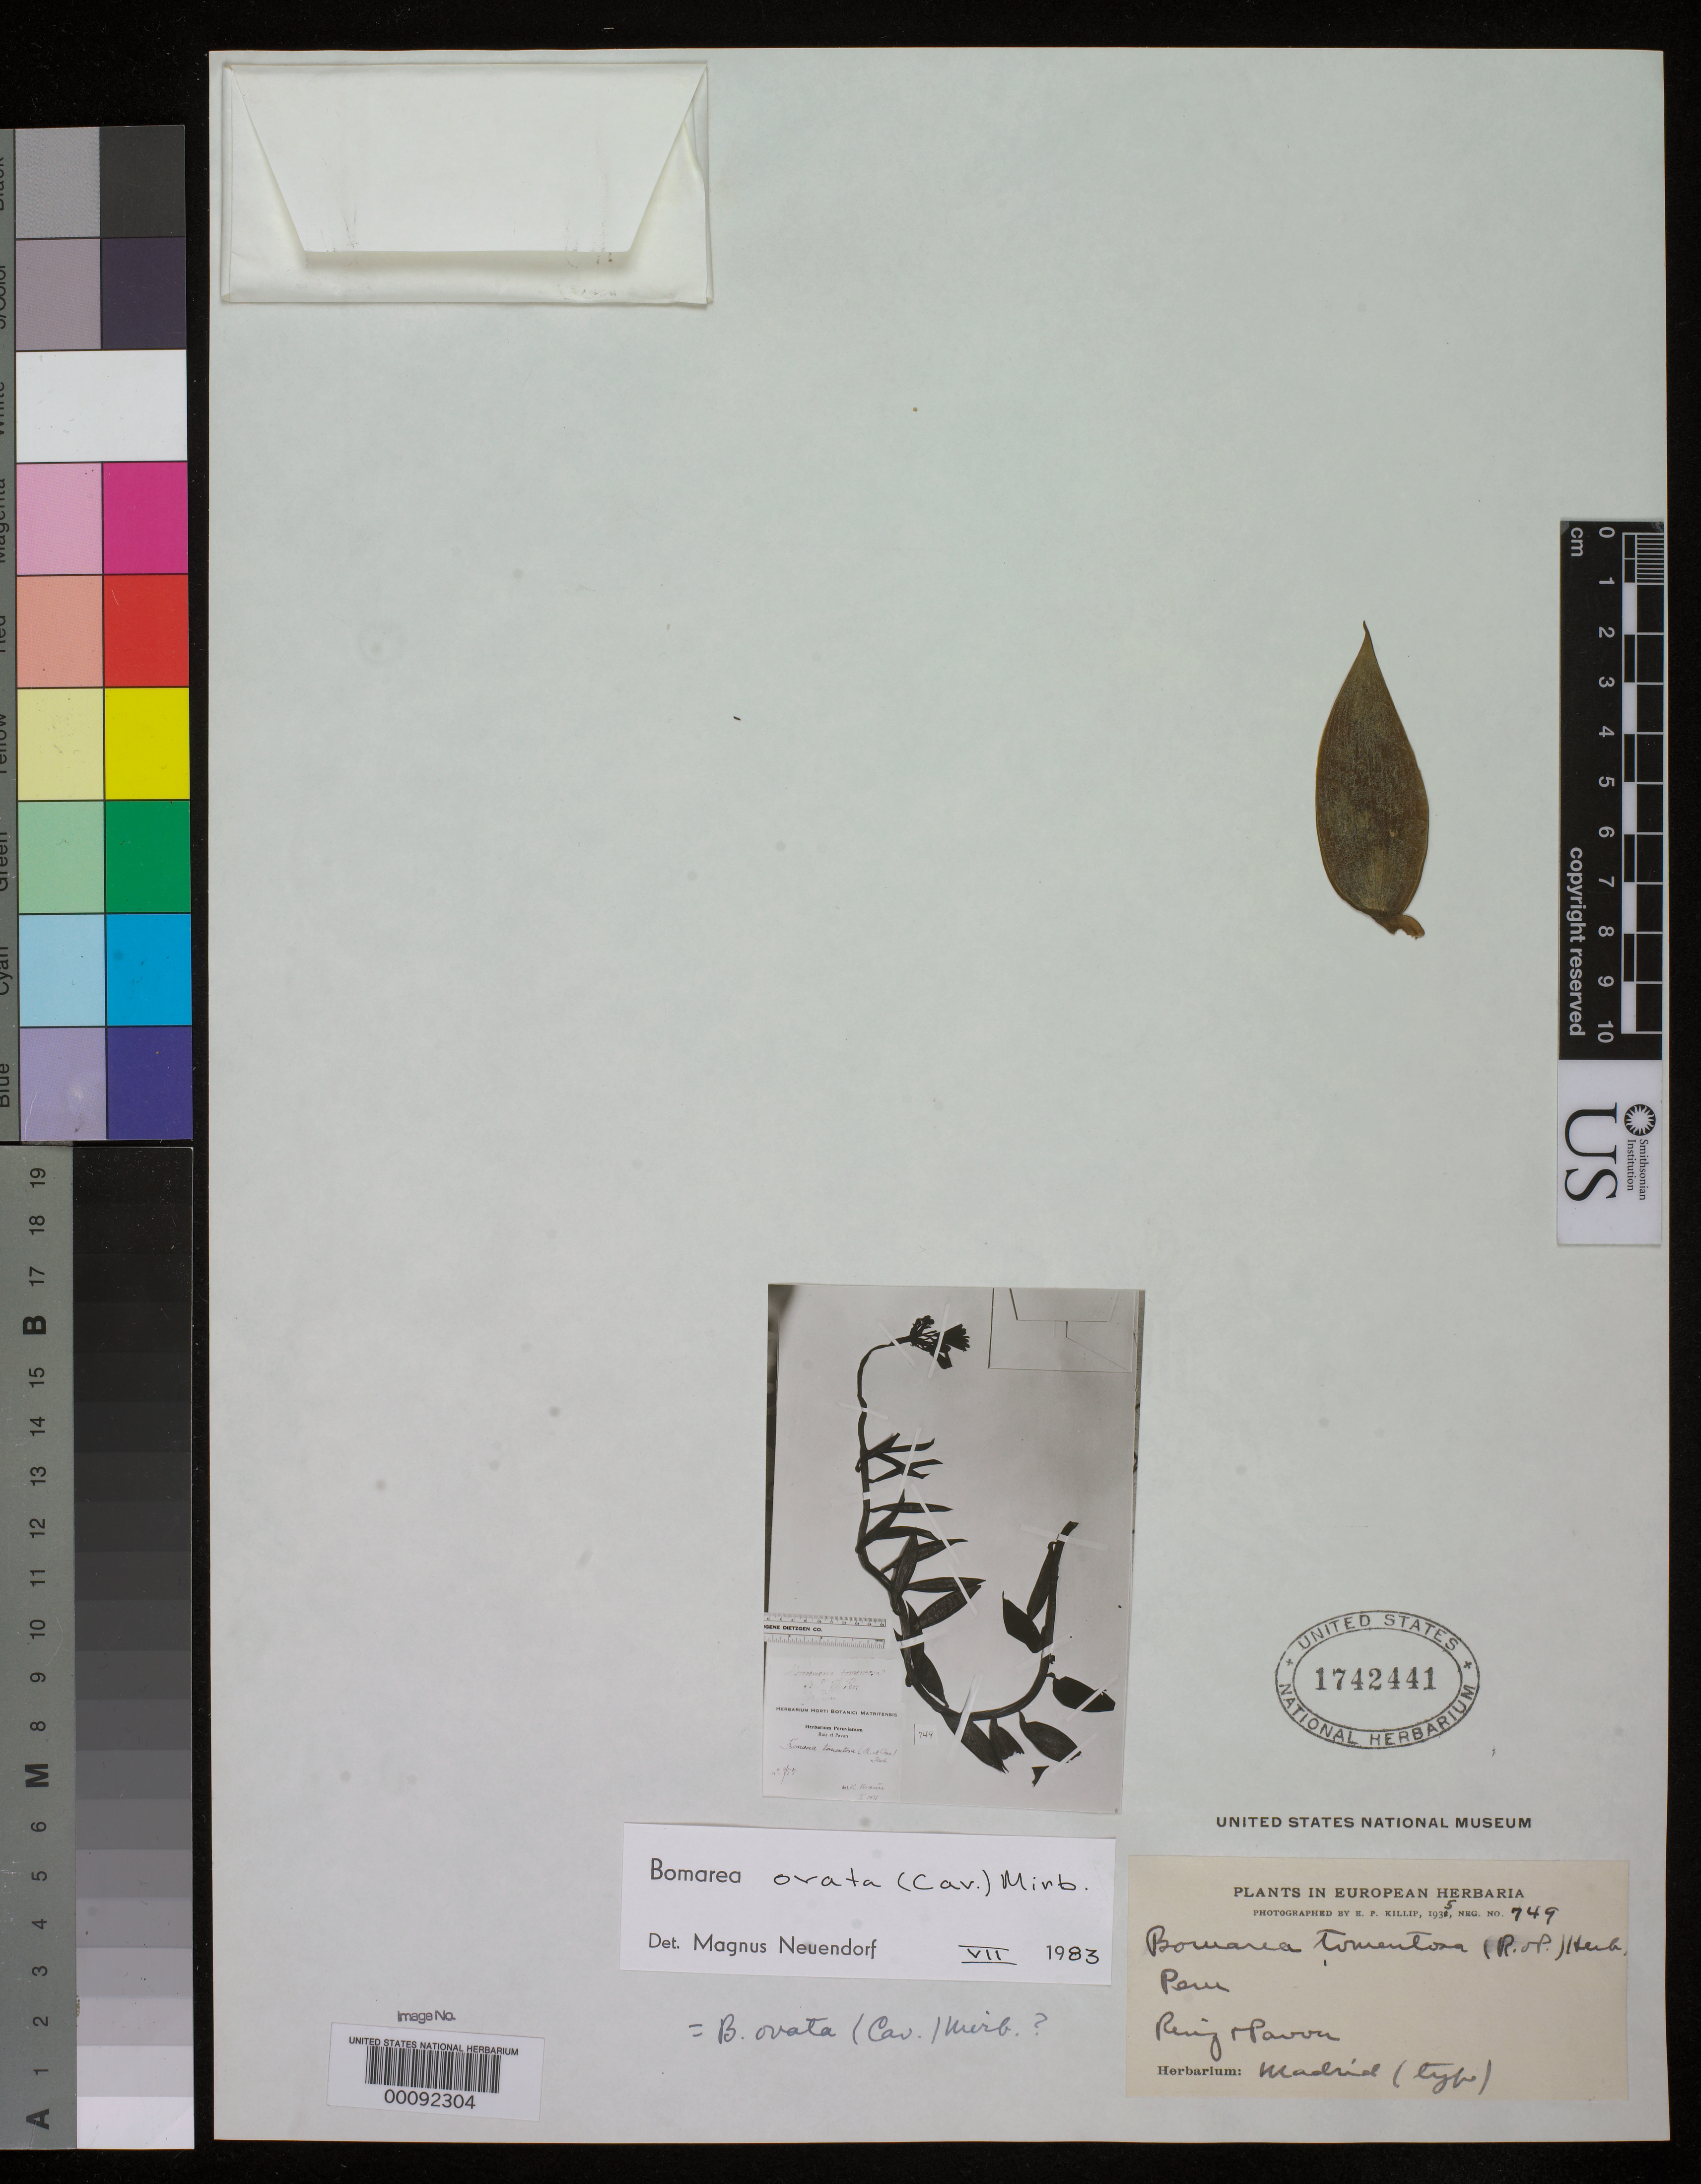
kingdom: Plantae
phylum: Tracheophyta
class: Liliopsida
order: Liliales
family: Alstroemeriaceae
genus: Alstroemeria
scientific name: Alstroemeria tomentosa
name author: Ruiz & Pav.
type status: Type Material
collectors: H. Ruiz López & J. A. Pavón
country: Peru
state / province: San Martín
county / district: Mariscal Cáceres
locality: Rio Huallaga, margen Derecha del; Balsa Probana; dtto. Tocache Nuevo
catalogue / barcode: US 1742441